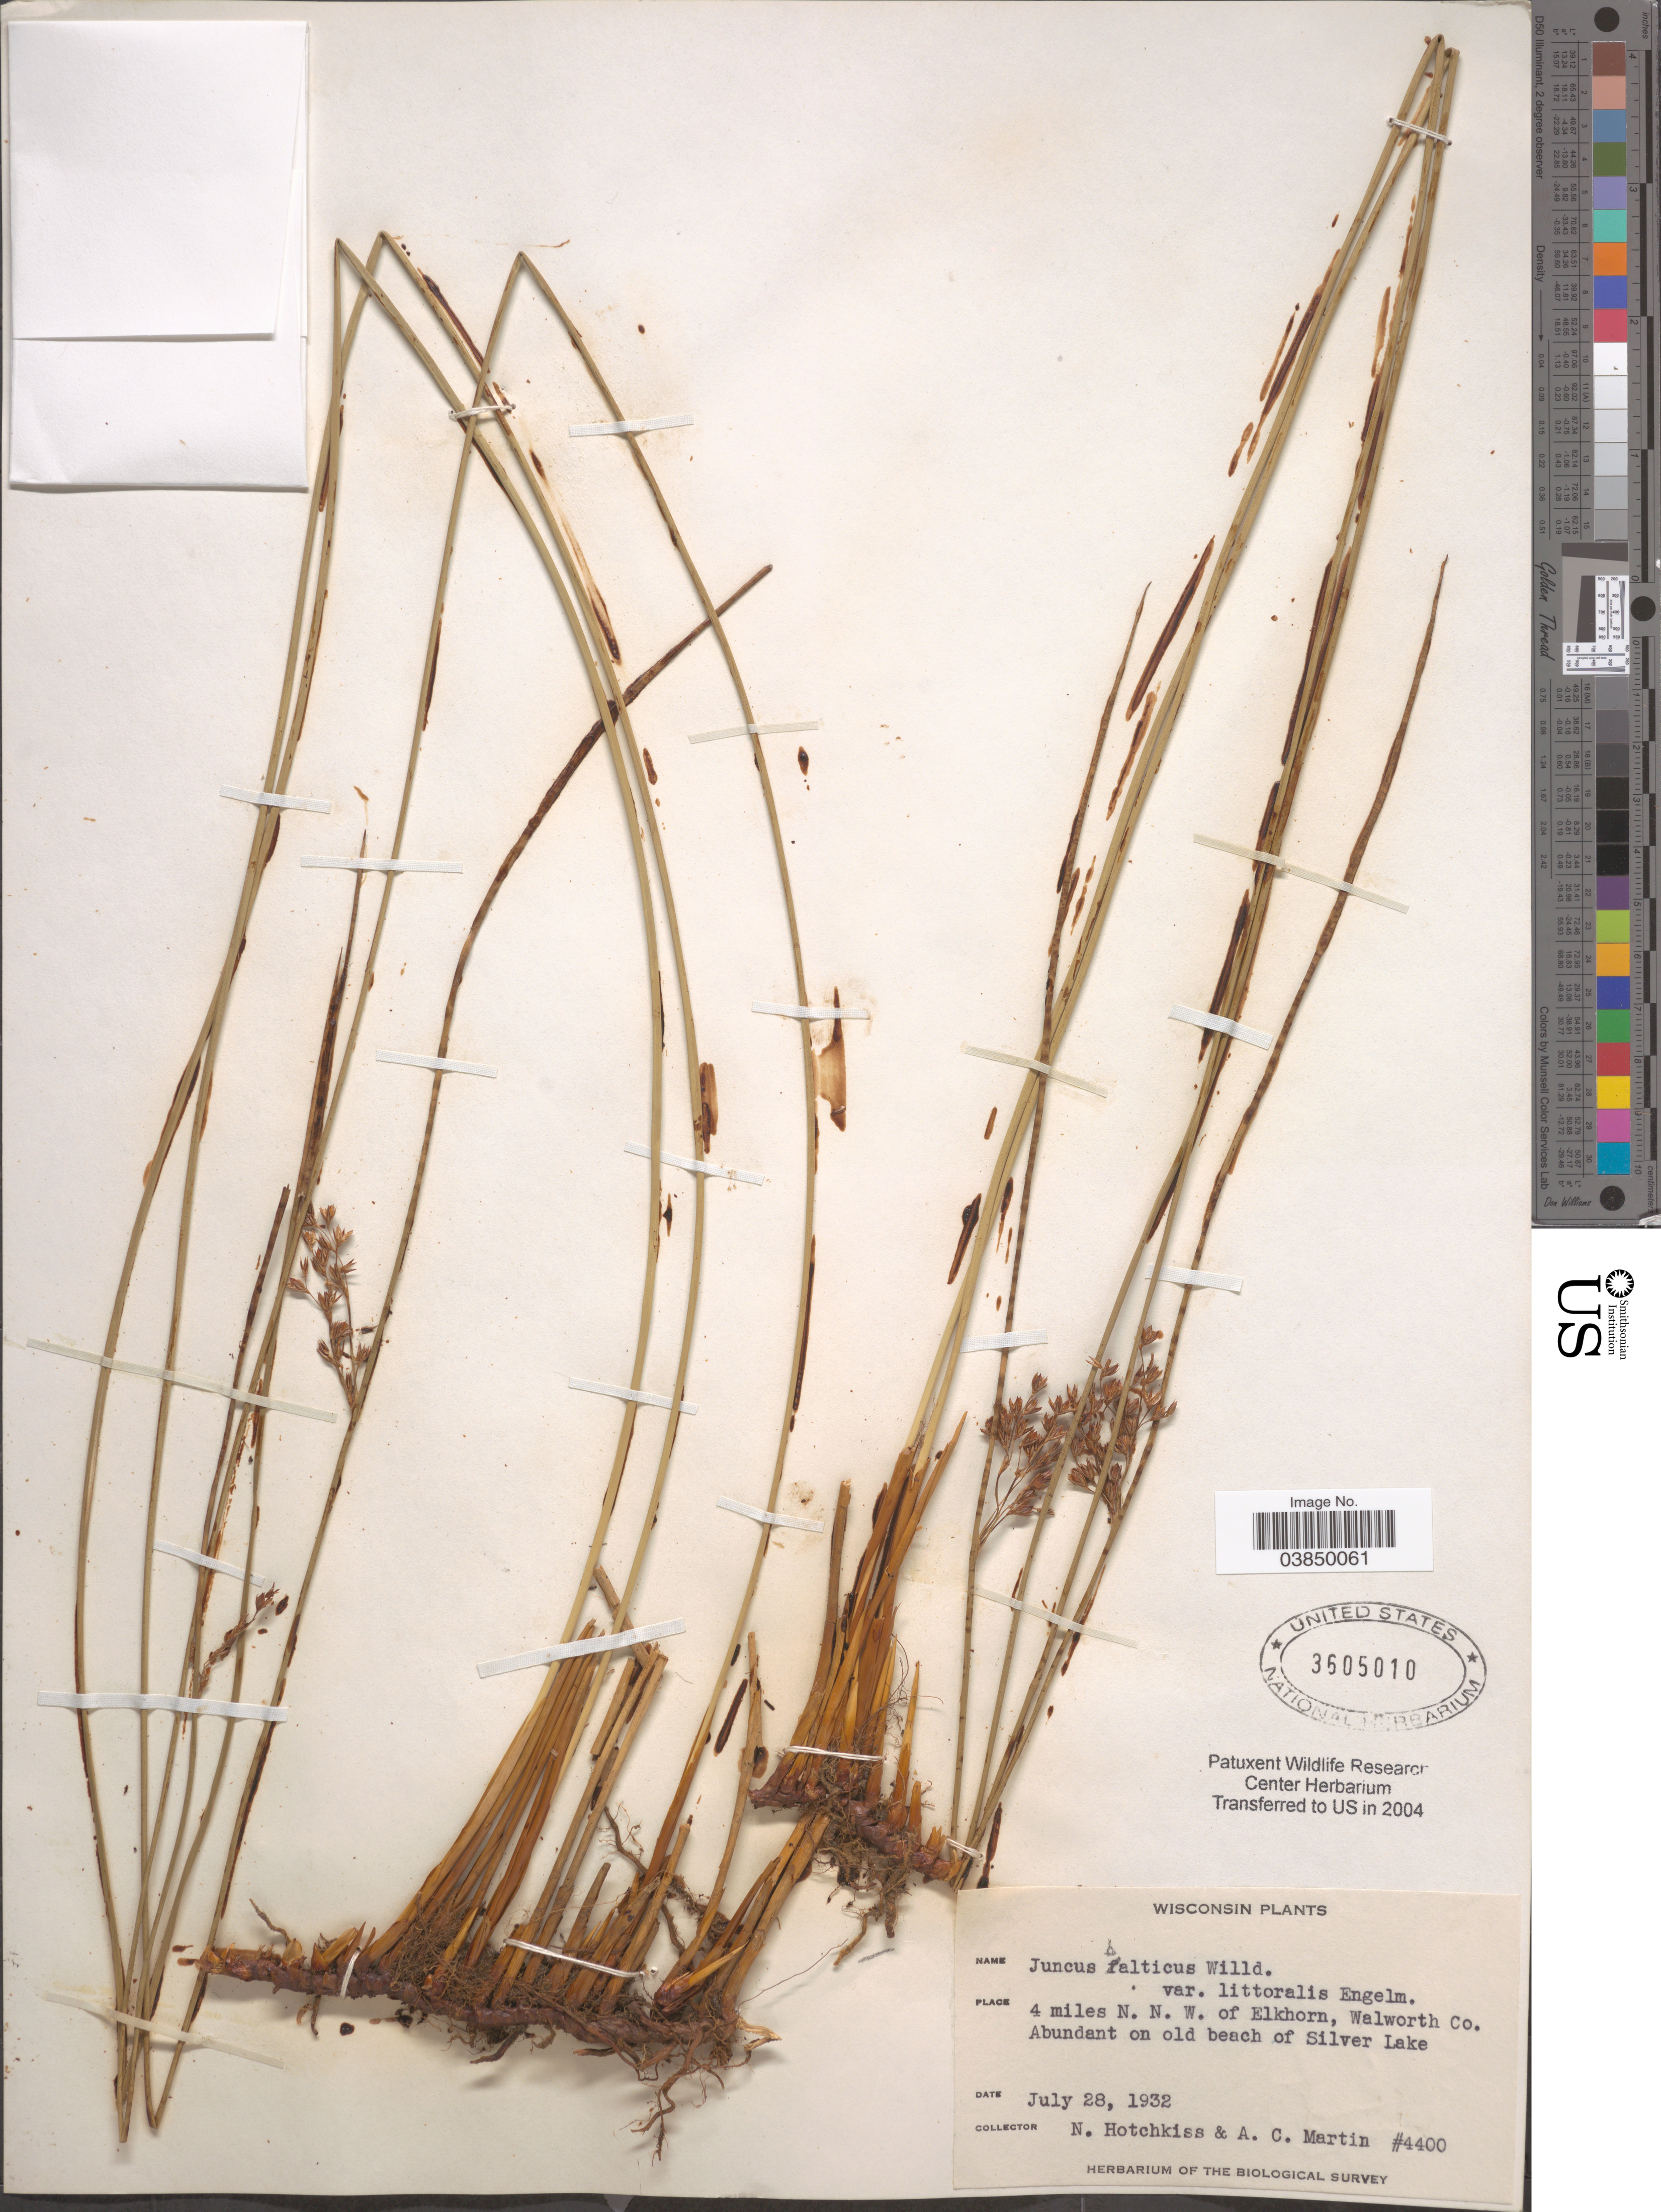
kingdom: Plantae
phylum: Tracheophyta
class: Liliopsida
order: Poales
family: Juncaceae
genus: Juncus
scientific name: Juncus balticus var. littoralis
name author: Engelm.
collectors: N. Hotchkiss & A. C. Martin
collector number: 4400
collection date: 1932-07-28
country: United States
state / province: Wisconsin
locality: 4 miles N. N. W. of Elkhorn, Walworth Co. On old beach of Silver Lake.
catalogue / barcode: US 3605010